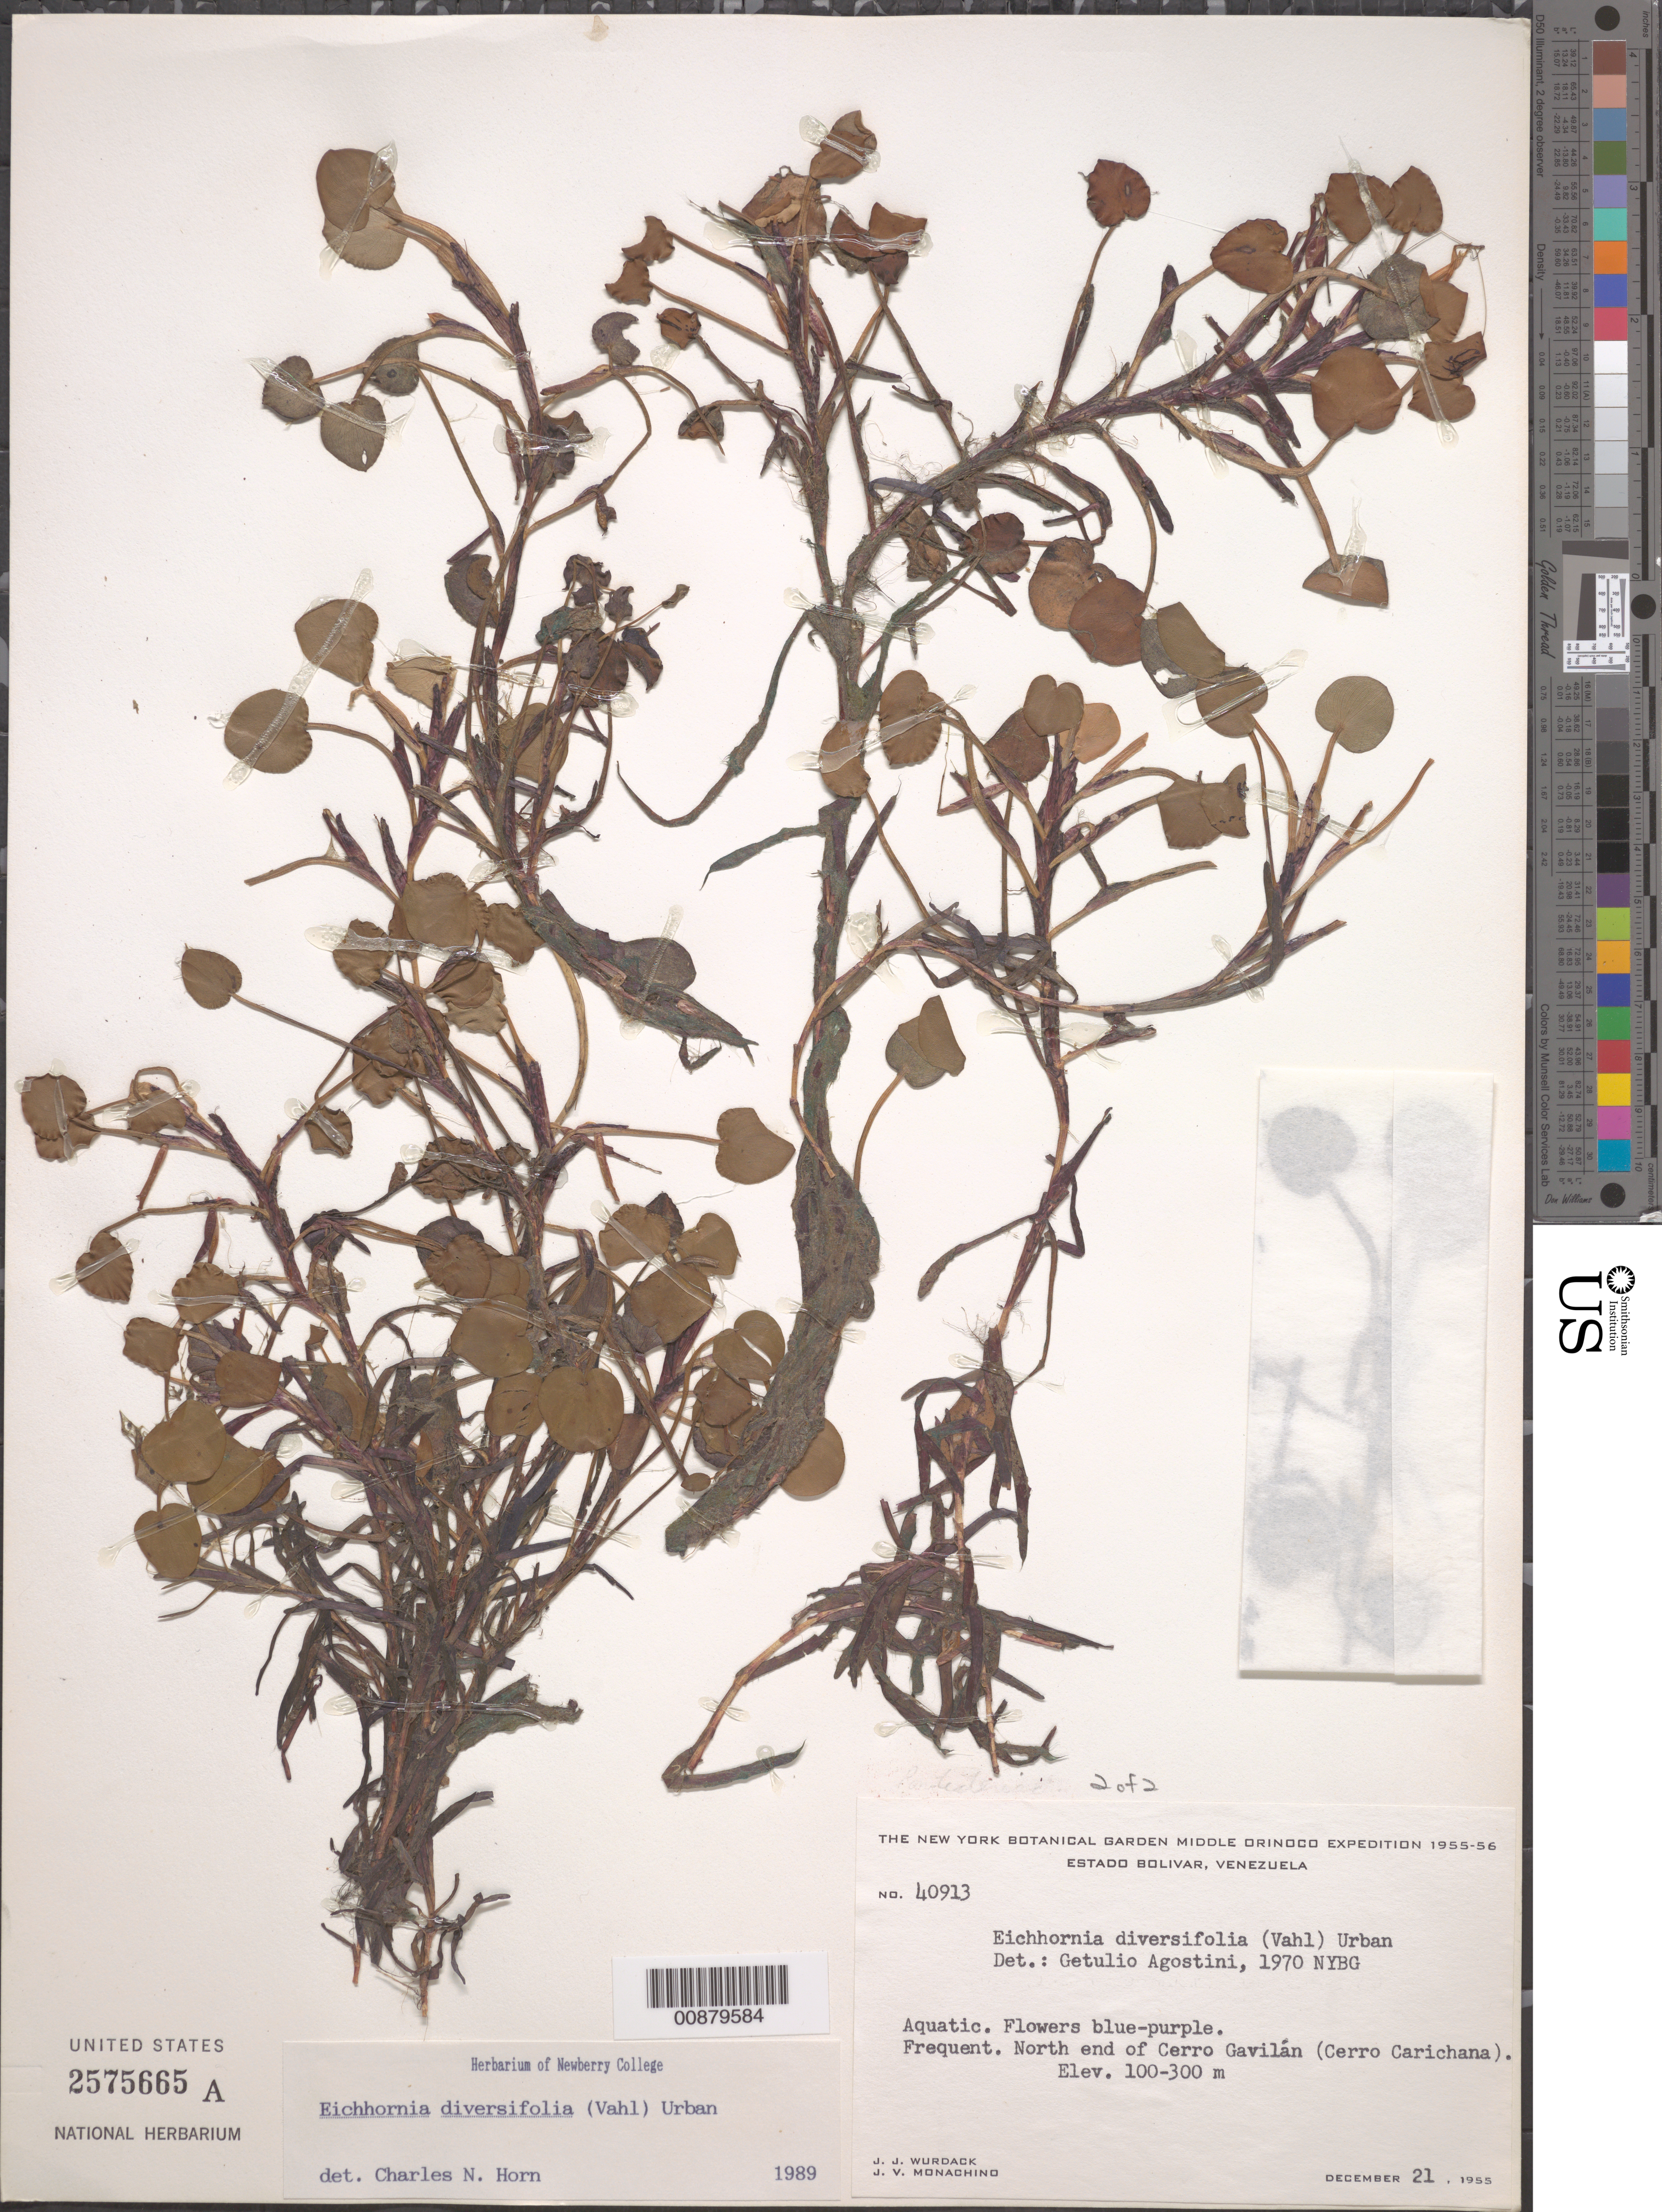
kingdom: Plantae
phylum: Tracheophyta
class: Liliopsida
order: Commelinales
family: Pontederiaceae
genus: Eichhornia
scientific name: Eichhornia diversifolia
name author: (Vahl) Urb.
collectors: J. J. Wurdack & J. V. Monachino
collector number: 40913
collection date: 1955-12-21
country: Venezuela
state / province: Bolivar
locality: North end of Cerro Gavilán (Cerro Carichana).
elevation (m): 100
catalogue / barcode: US 2575665A